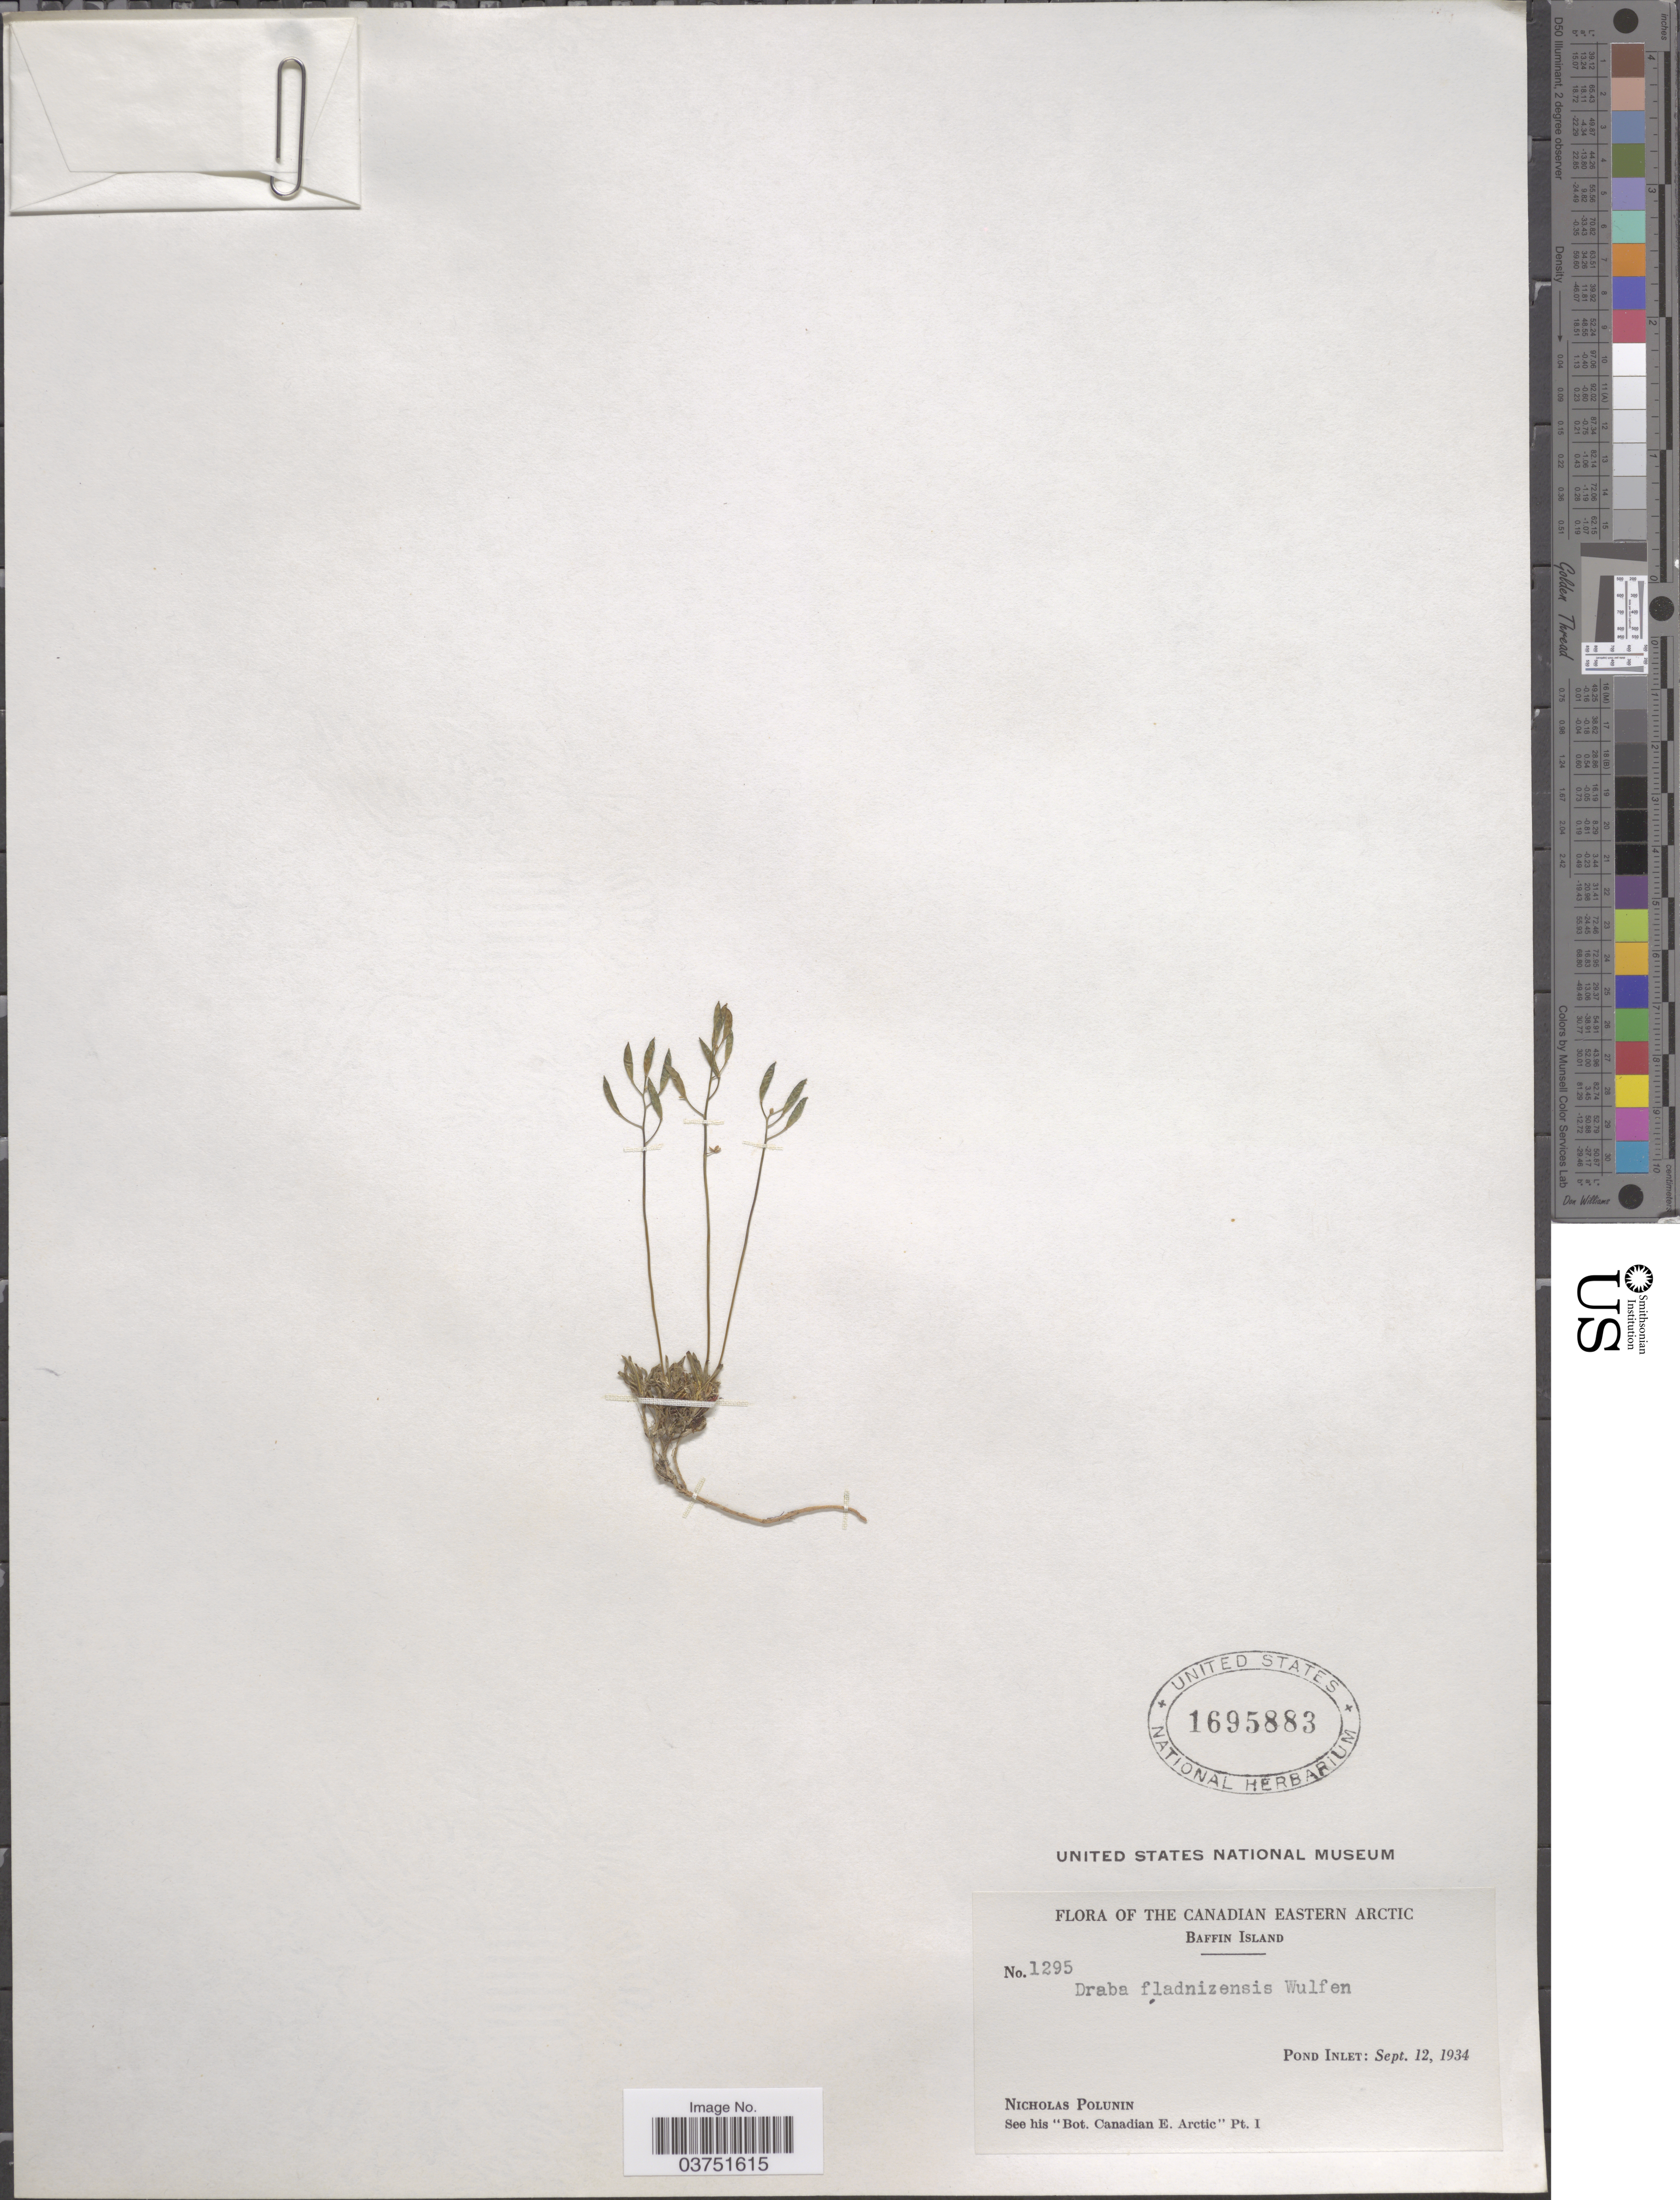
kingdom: Plantae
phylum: Tracheophyta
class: Magnoliopsida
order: Brassicales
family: Brassicaceae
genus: Draba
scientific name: Draba lactea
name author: Adams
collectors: N. V. Polunin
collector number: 1295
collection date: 1934-09-12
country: Canada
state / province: Nunavut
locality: Eastern Arctic. Baffin Island. Pond Inlet.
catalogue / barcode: US 1695883